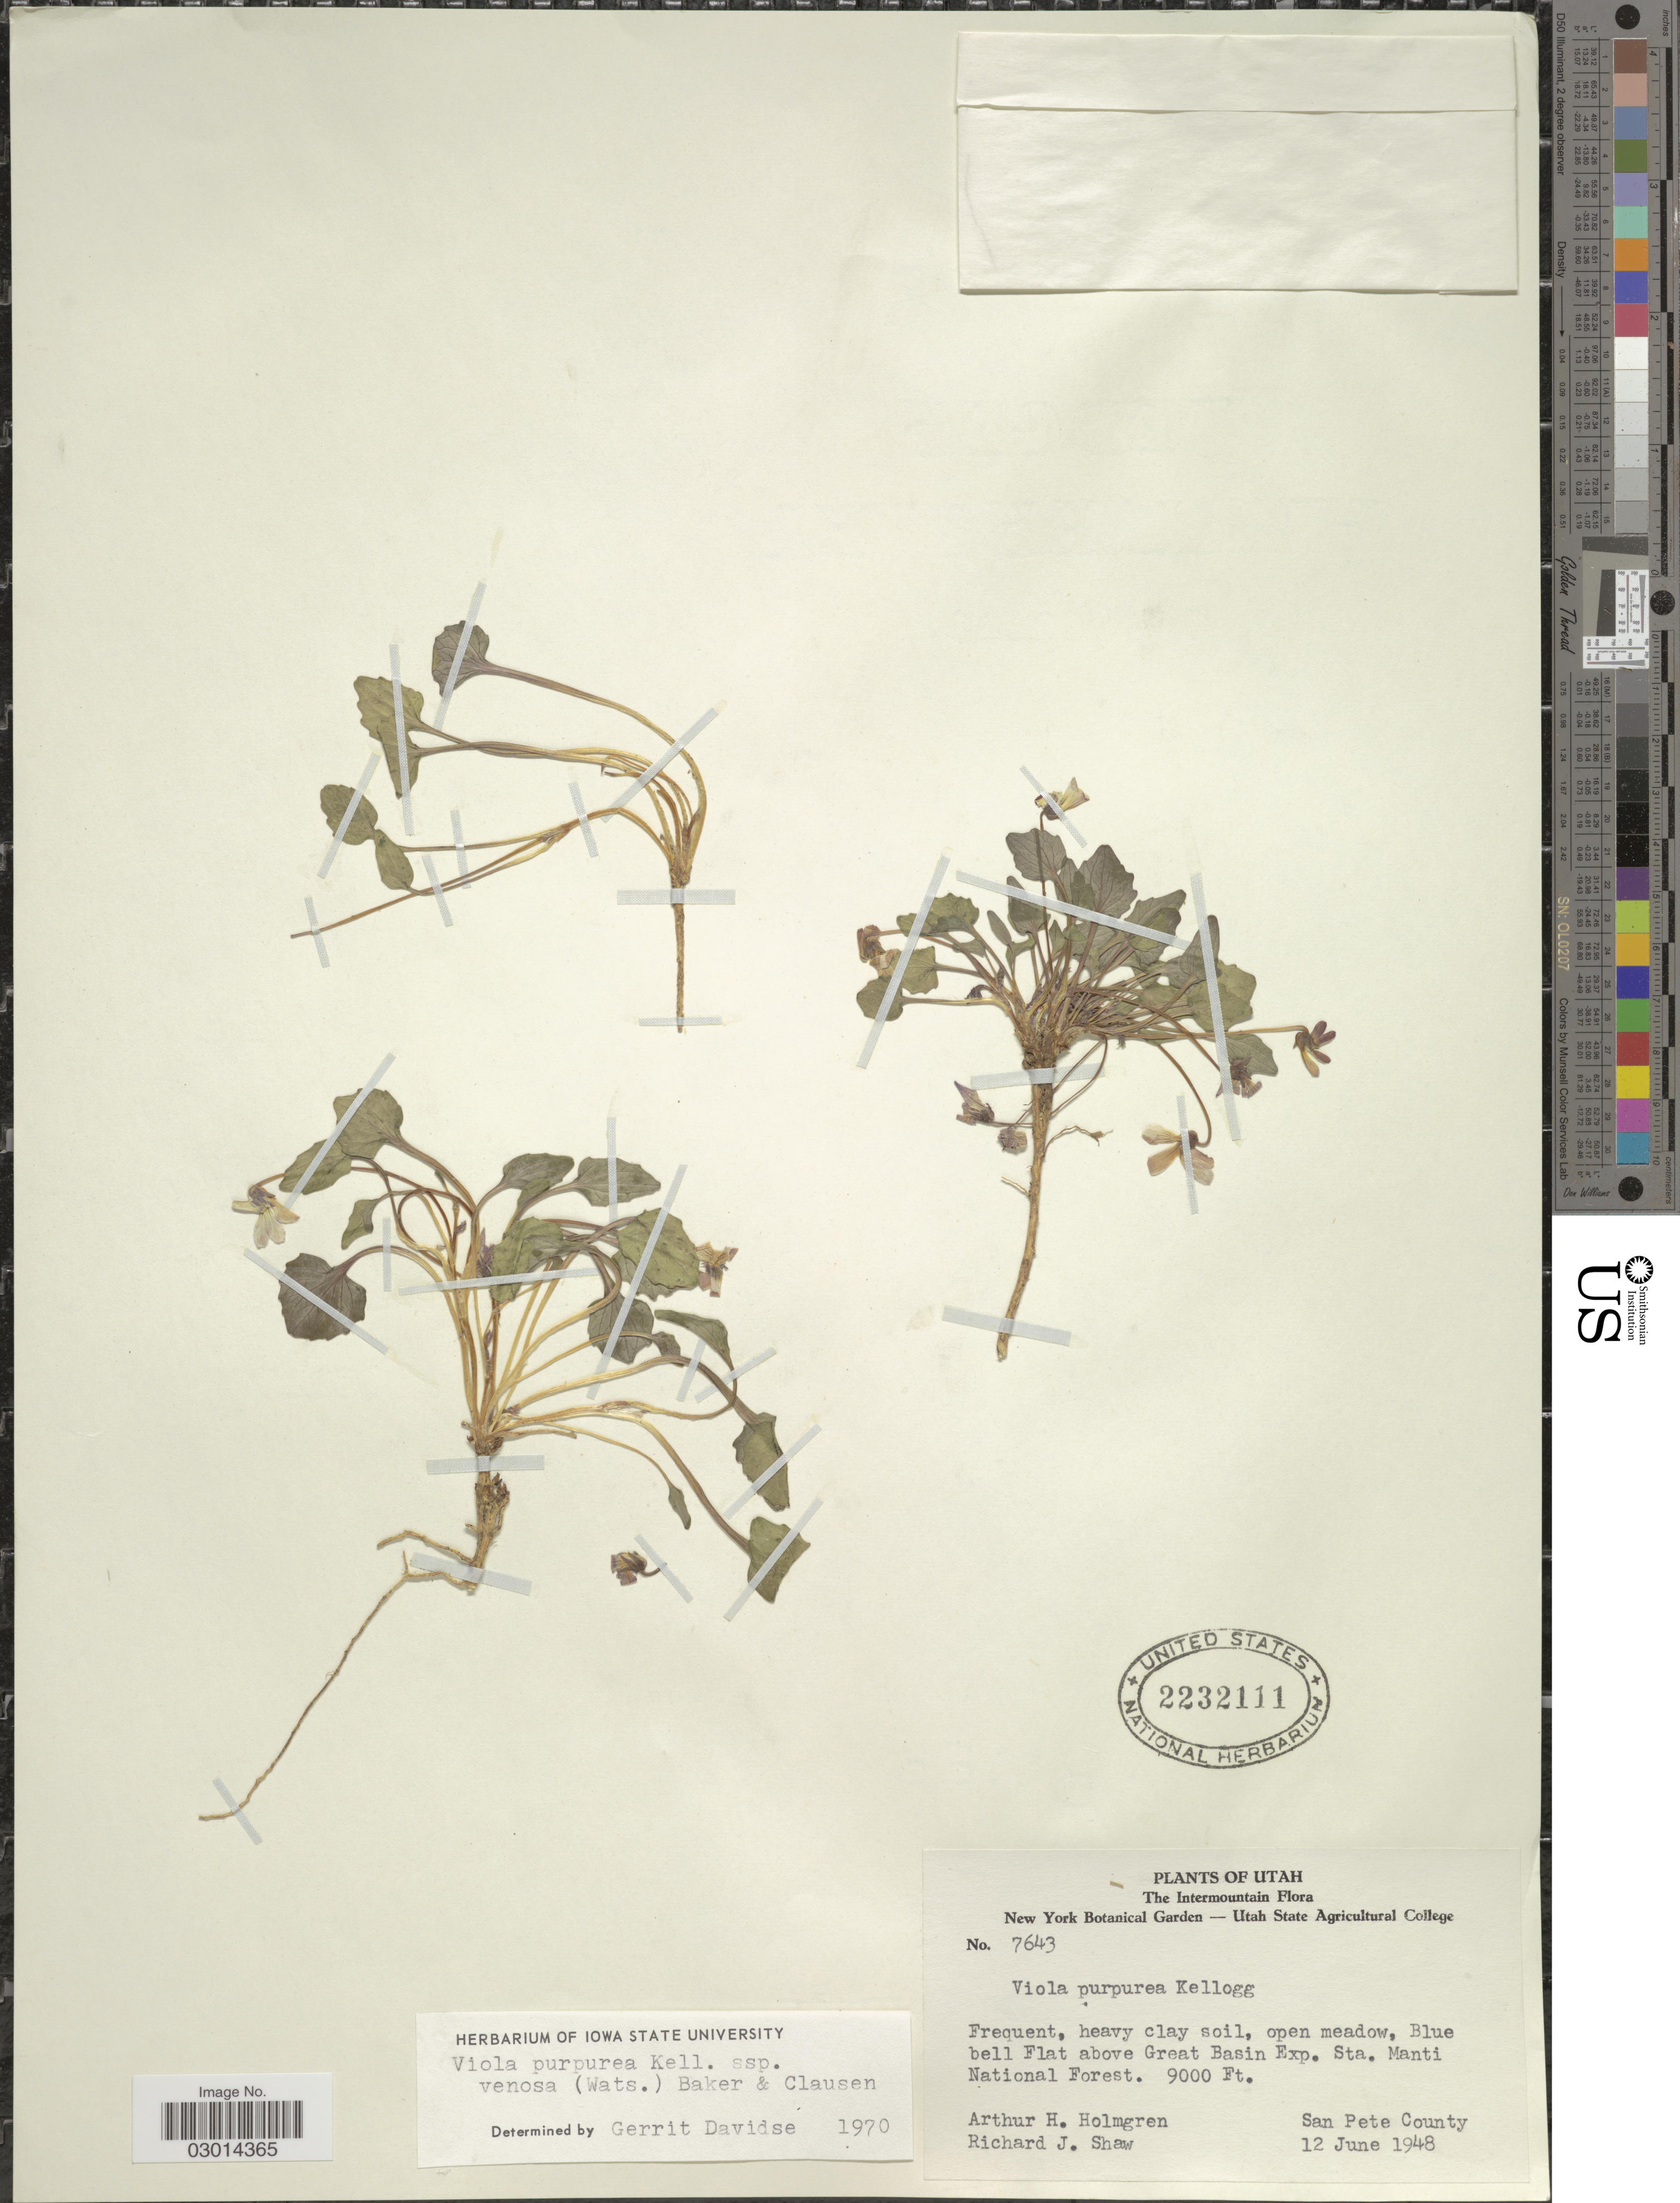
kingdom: Plantae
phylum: Tracheophyta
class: Magnoliopsida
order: Malpighiales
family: Violaceae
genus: Viola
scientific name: Viola purpurea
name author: Kellogg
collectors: A. H. Holmgren & R. J. Shaw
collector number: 7643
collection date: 1948-06-12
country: United States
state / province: Utah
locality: The Intermountain, Frequent, heavy clay soil, open meadow, Blue bell Flat above Great Basin Exp. Sta. Manti National Forest, San Pete County.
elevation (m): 2743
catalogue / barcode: US 2232111